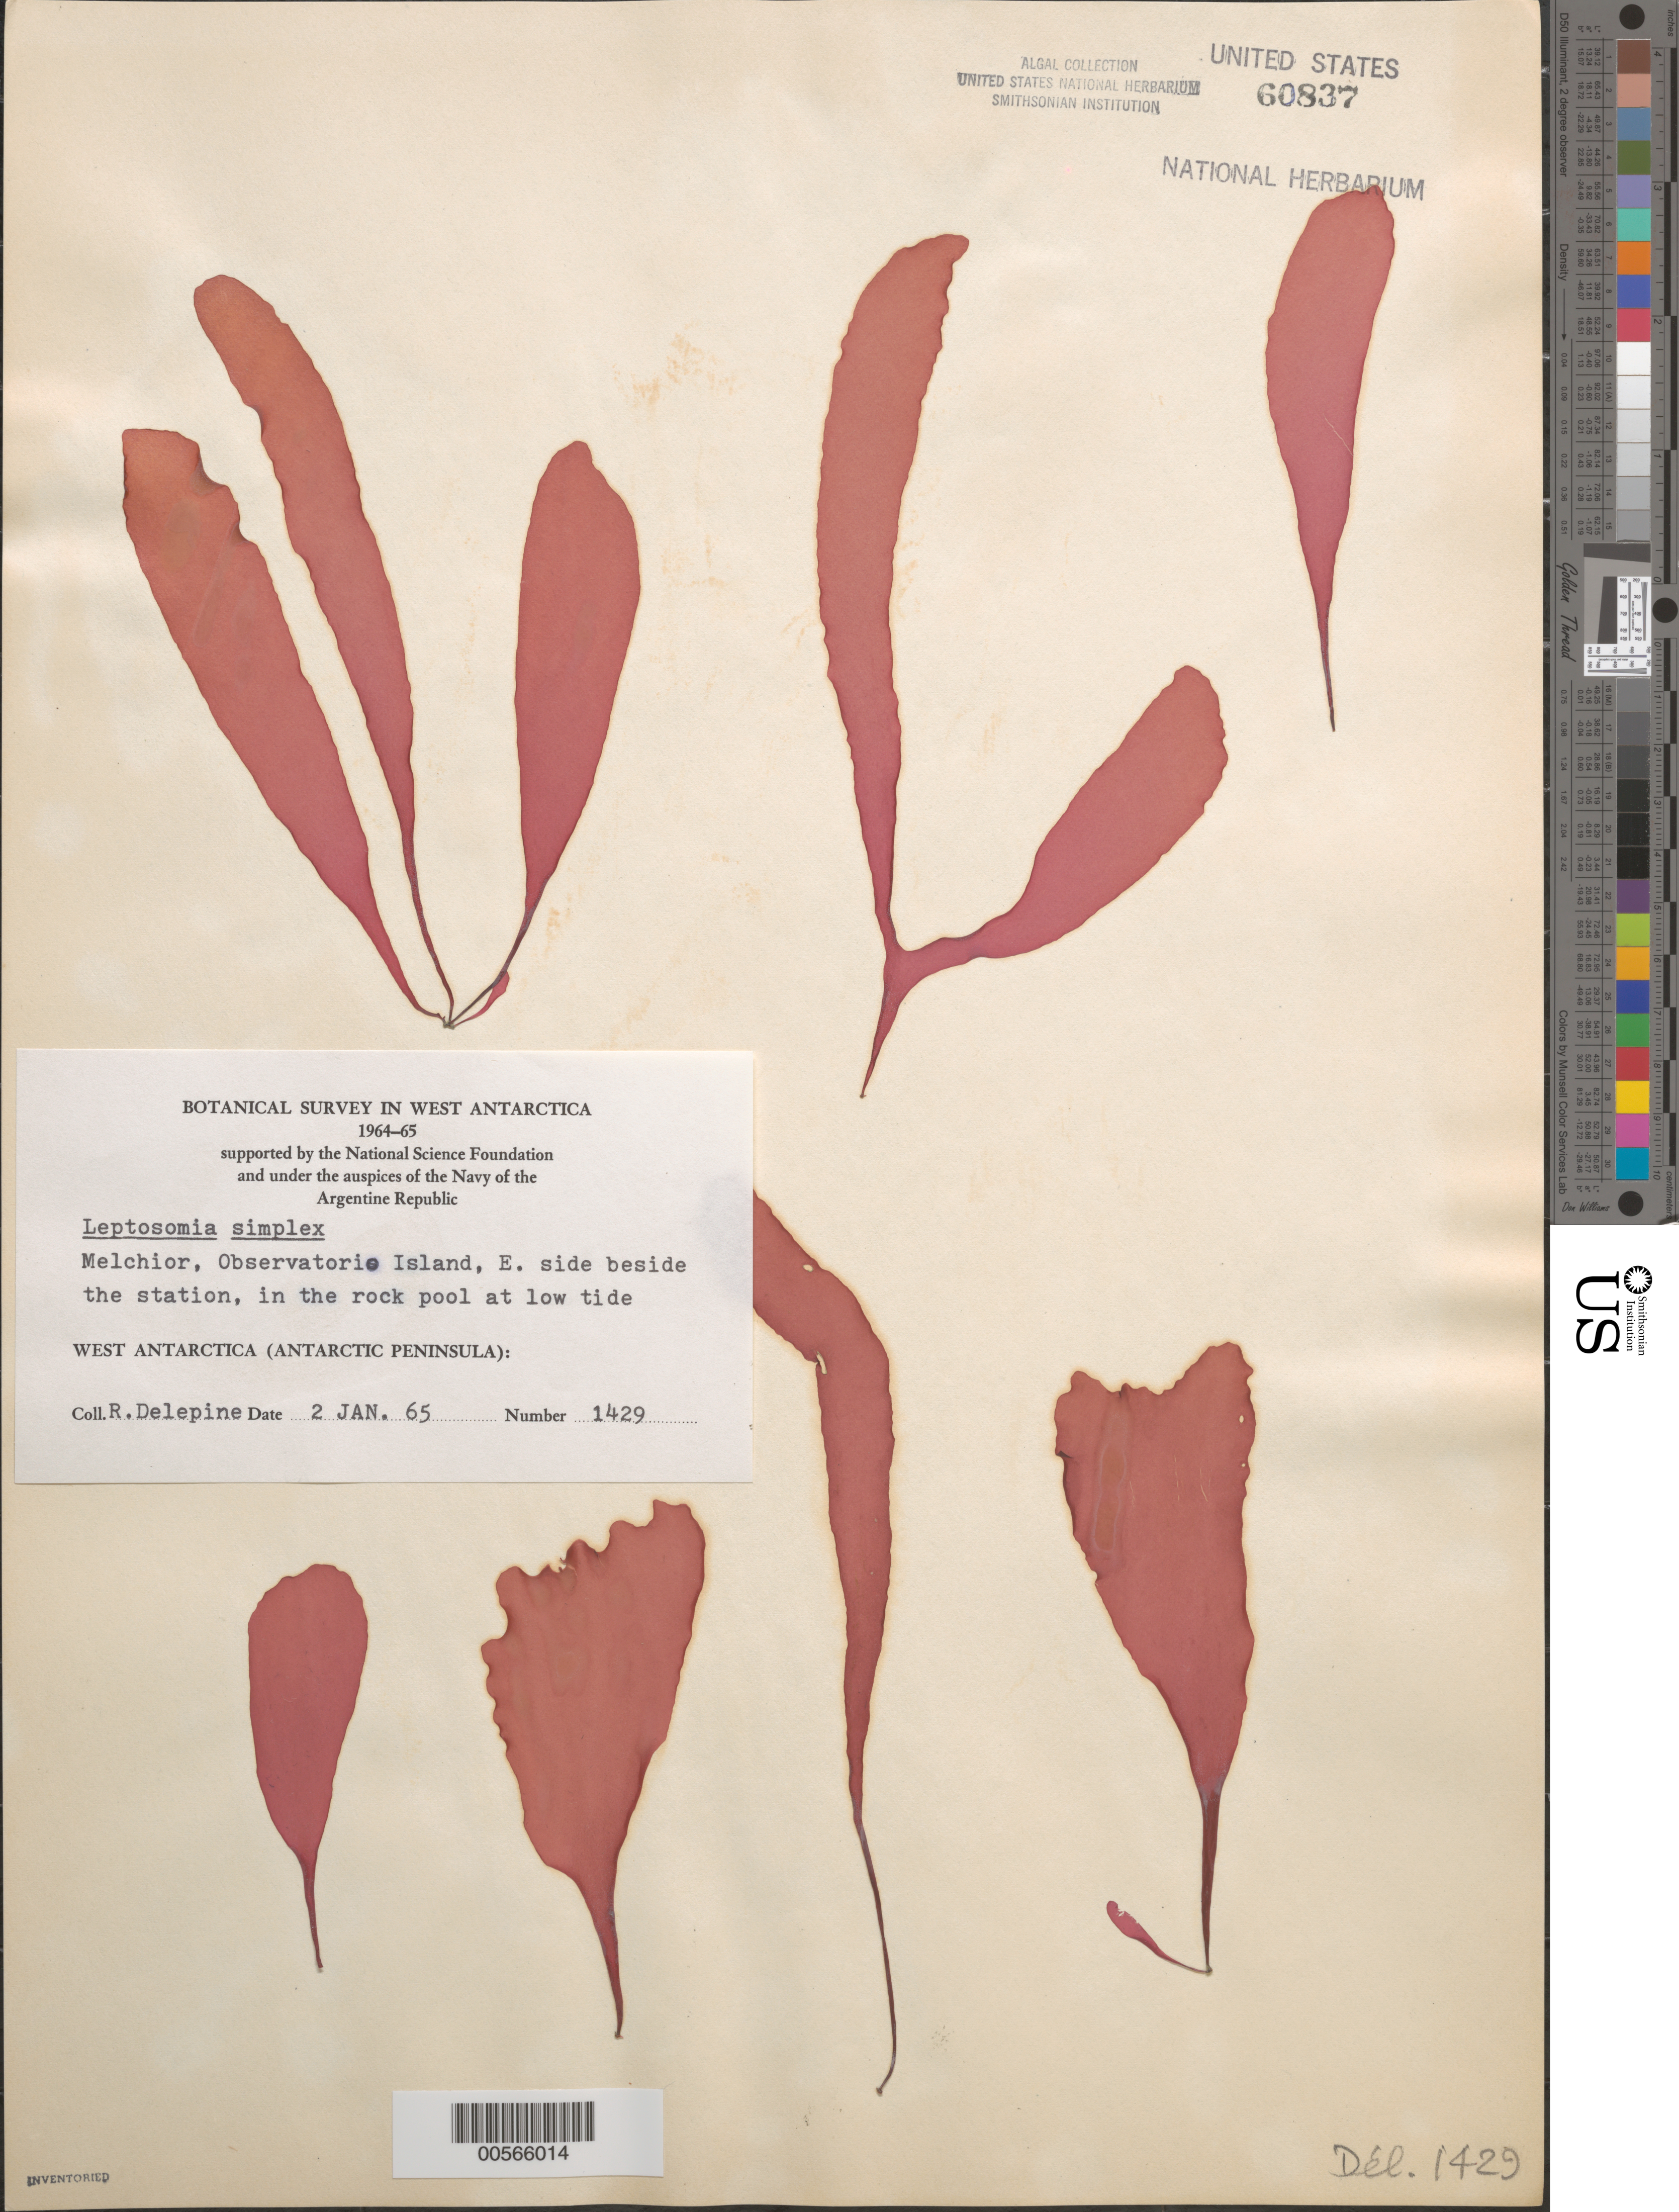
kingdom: Plantae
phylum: Rhodophyta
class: Florideophyceae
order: Palmariales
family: Palmariaceae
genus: Palmaria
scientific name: Palmaria decipiens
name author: (Reinsch) Ricker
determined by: Algae name updating Project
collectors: R. Delépine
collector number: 1429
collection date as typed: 02 Jan 1965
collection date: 1965-01-02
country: Antarctica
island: Gamma Island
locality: Beside station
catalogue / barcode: US 60837